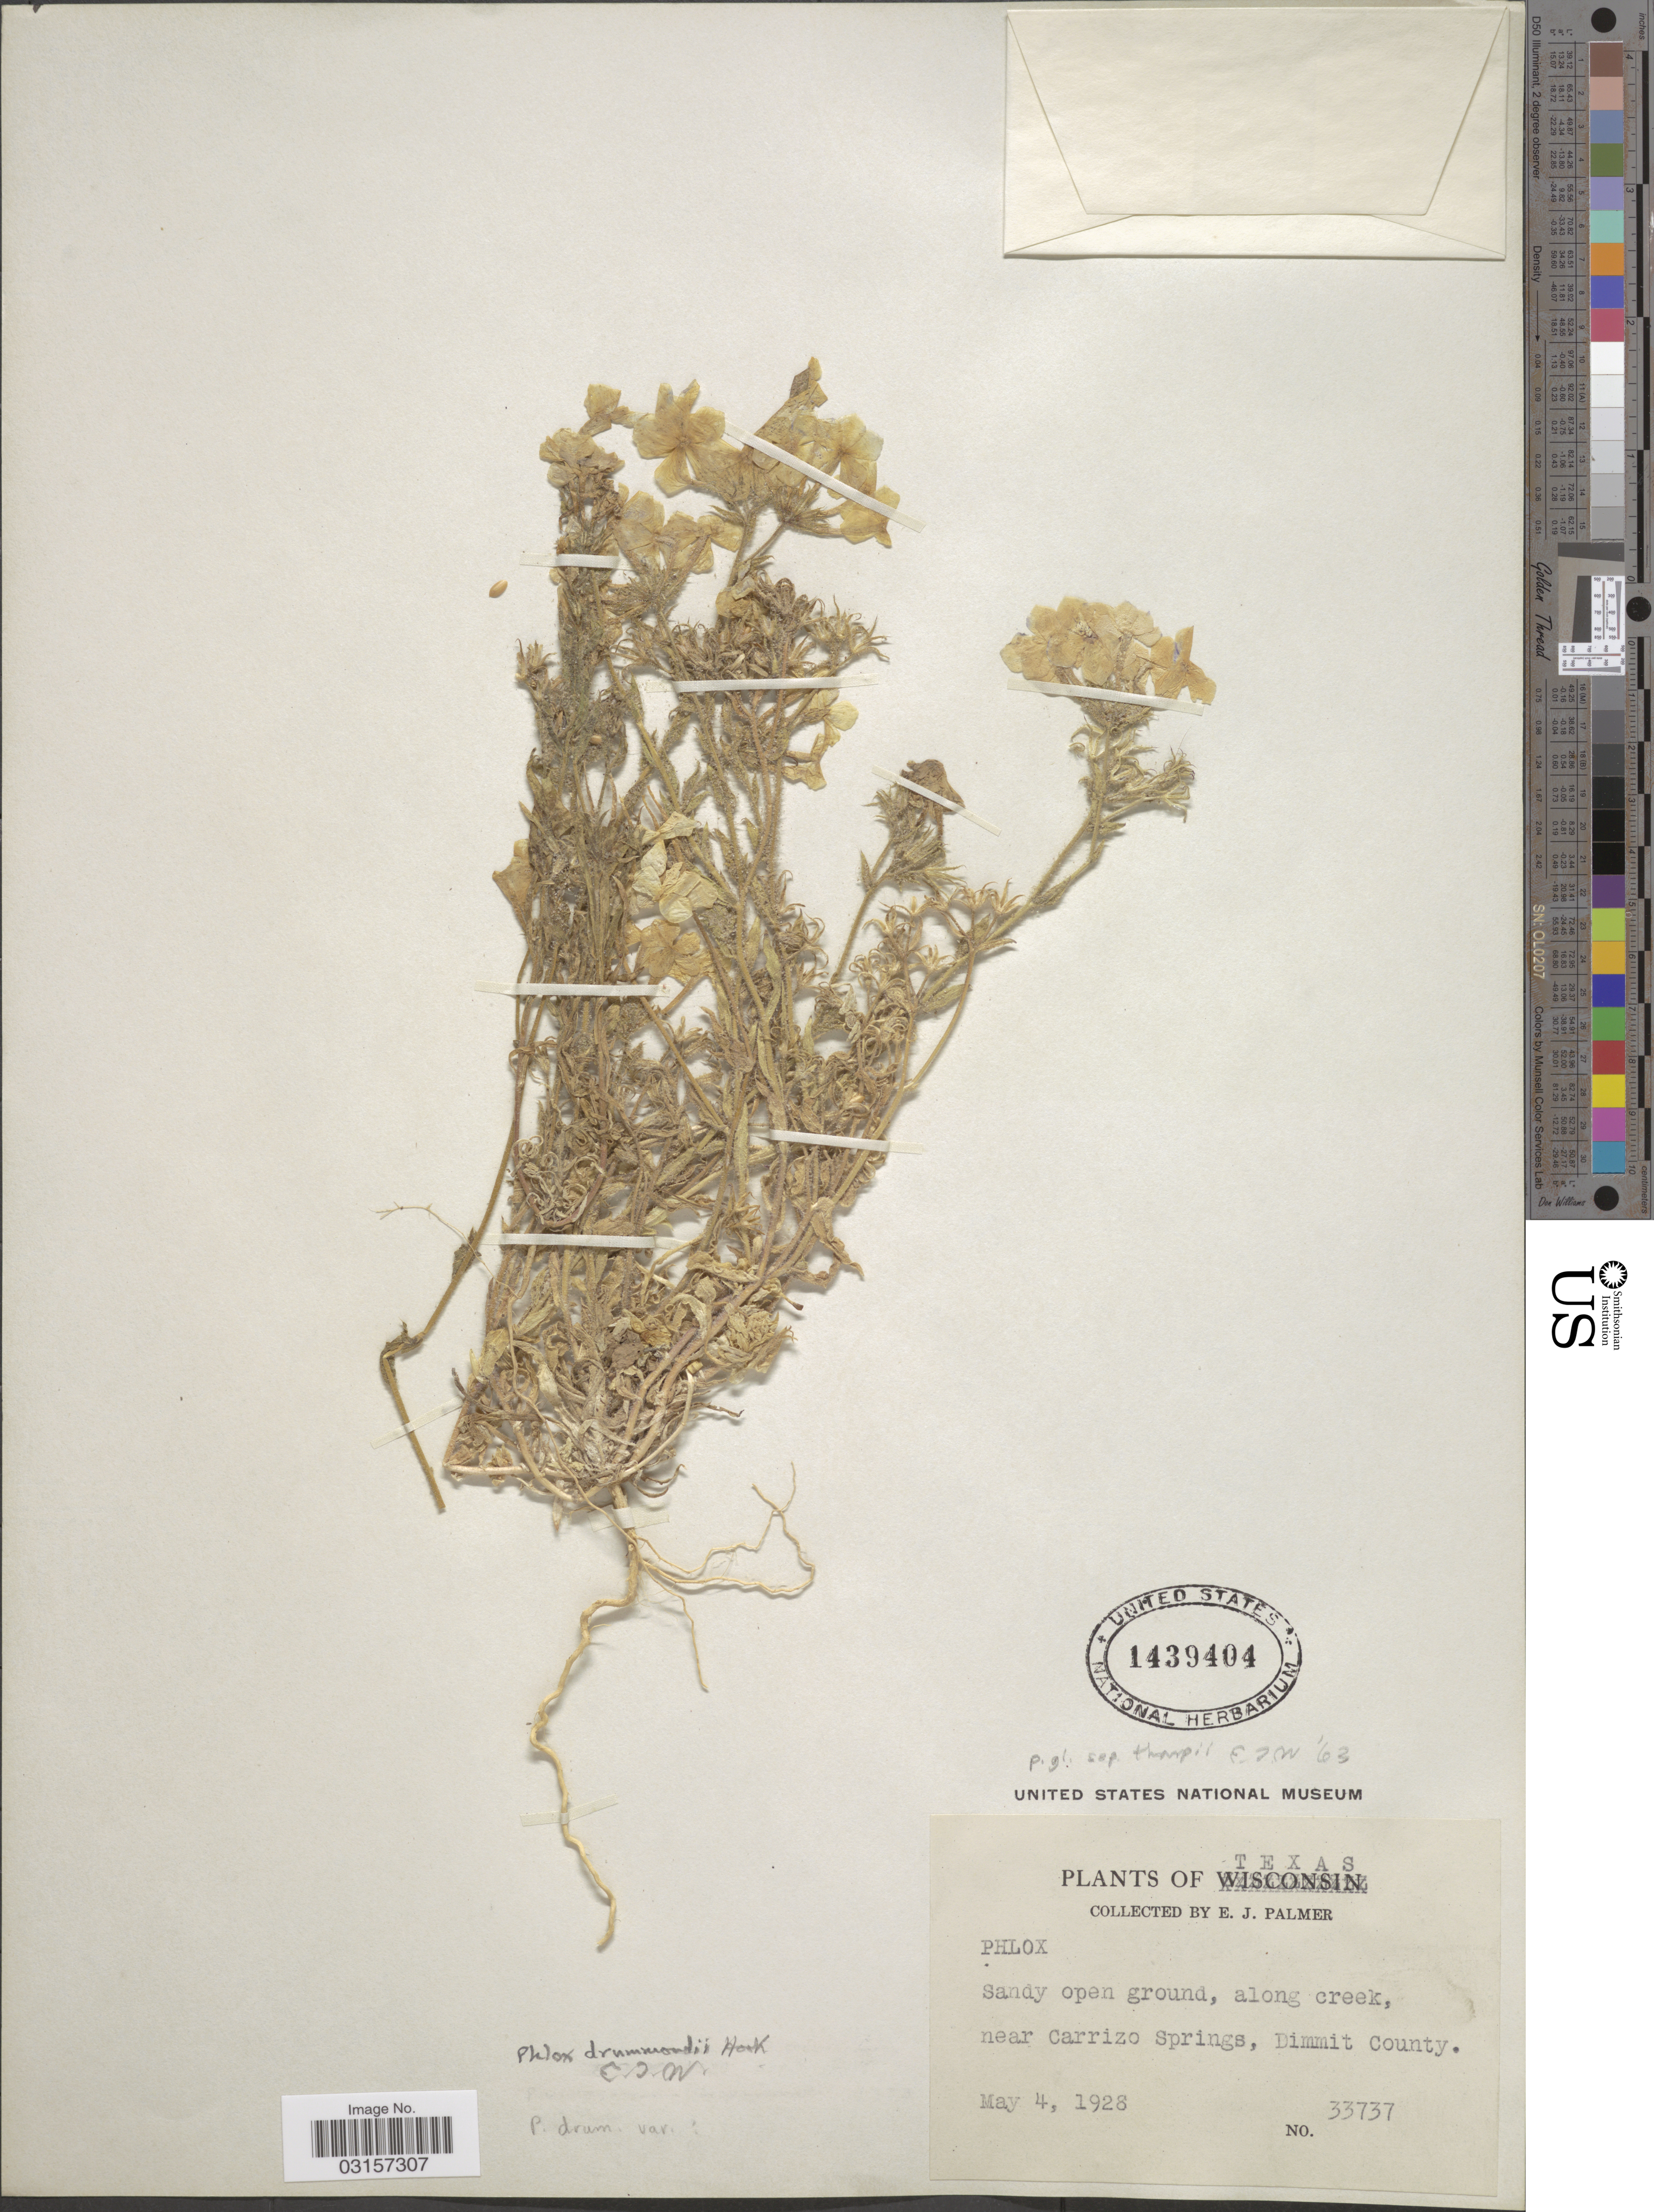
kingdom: Plantae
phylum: Tracheophyta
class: Magnoliopsida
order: Ericales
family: Polemoniaceae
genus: Phlox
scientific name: Phlox glabriflora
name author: (Brand) Whitehouse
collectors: E. J. Palmer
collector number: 33737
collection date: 1928-05-04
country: United States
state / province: Texas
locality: Sandy open ground, along creek, near Carrizo Springs, Dimmit County.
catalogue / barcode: US 1439404